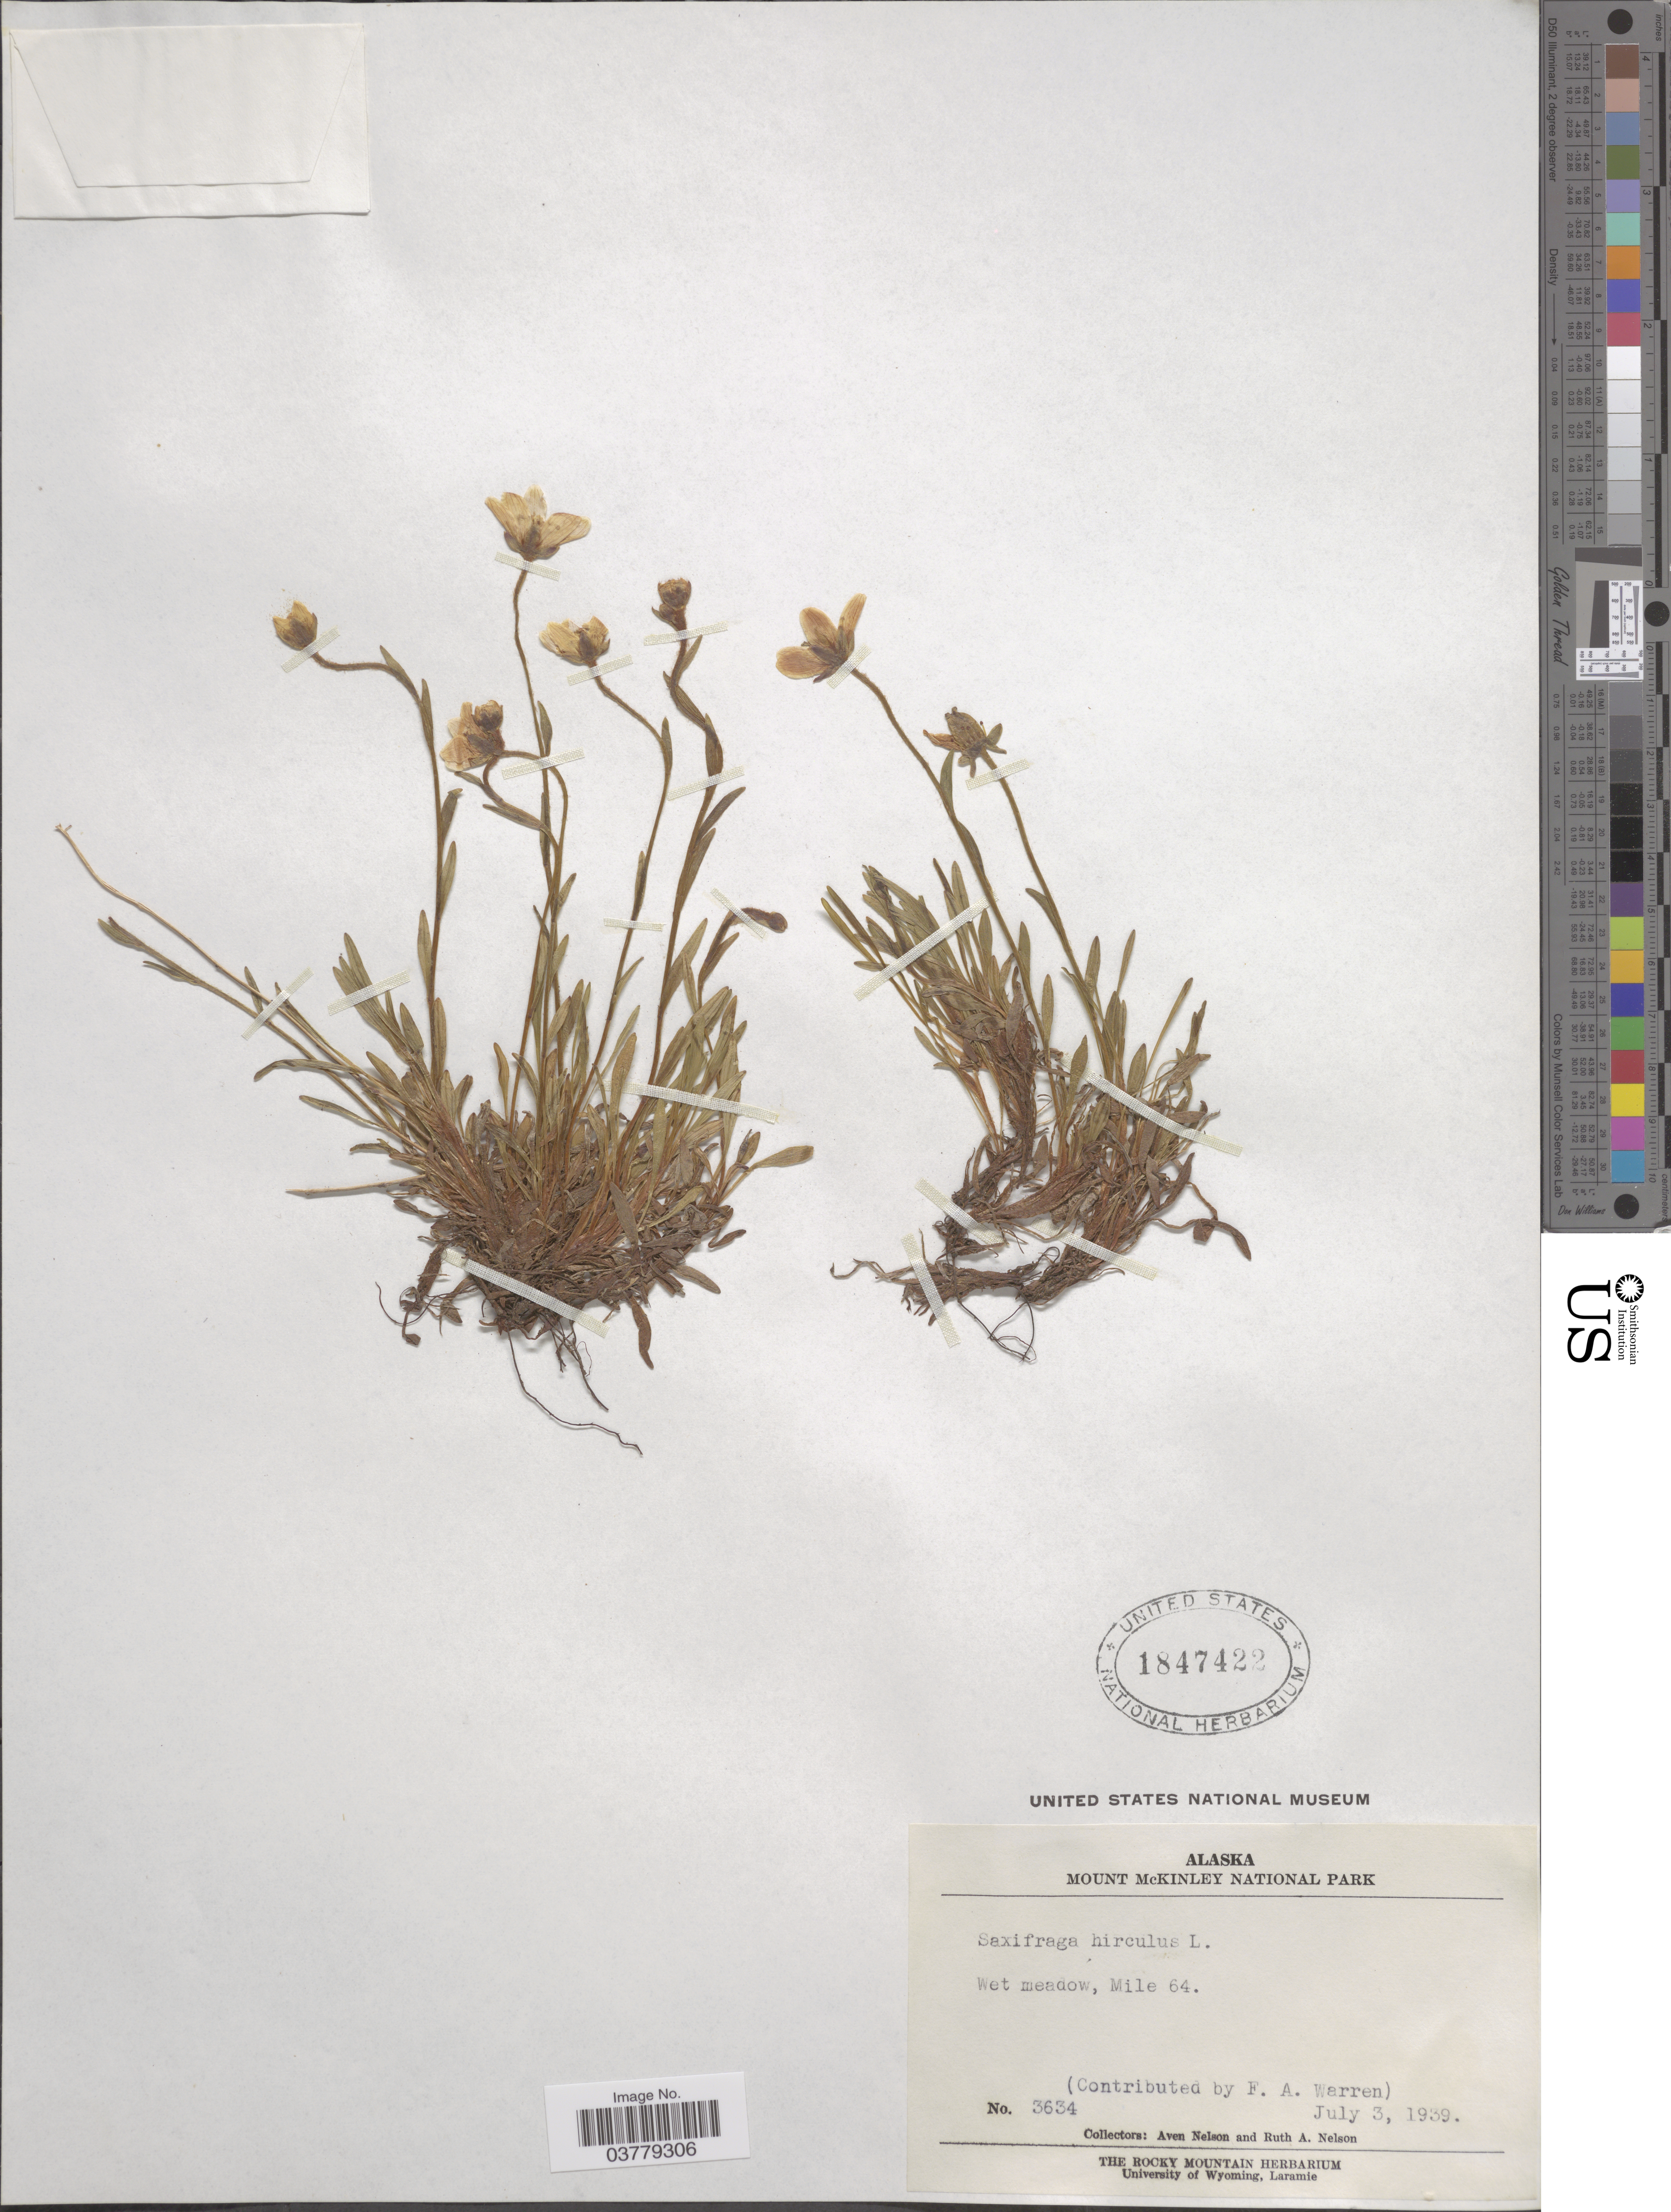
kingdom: Plantae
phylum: Tracheophyta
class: Magnoliopsida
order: Saxifragales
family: Saxifragaceae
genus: Saxifraga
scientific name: Saxifraga hirculus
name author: L.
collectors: A. Nelson & R. A. Nelson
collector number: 3634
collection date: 1939-07-03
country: United States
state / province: Alaska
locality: Mount McKinley National Park. Wet meadow, Mile 64.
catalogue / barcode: US 1847422